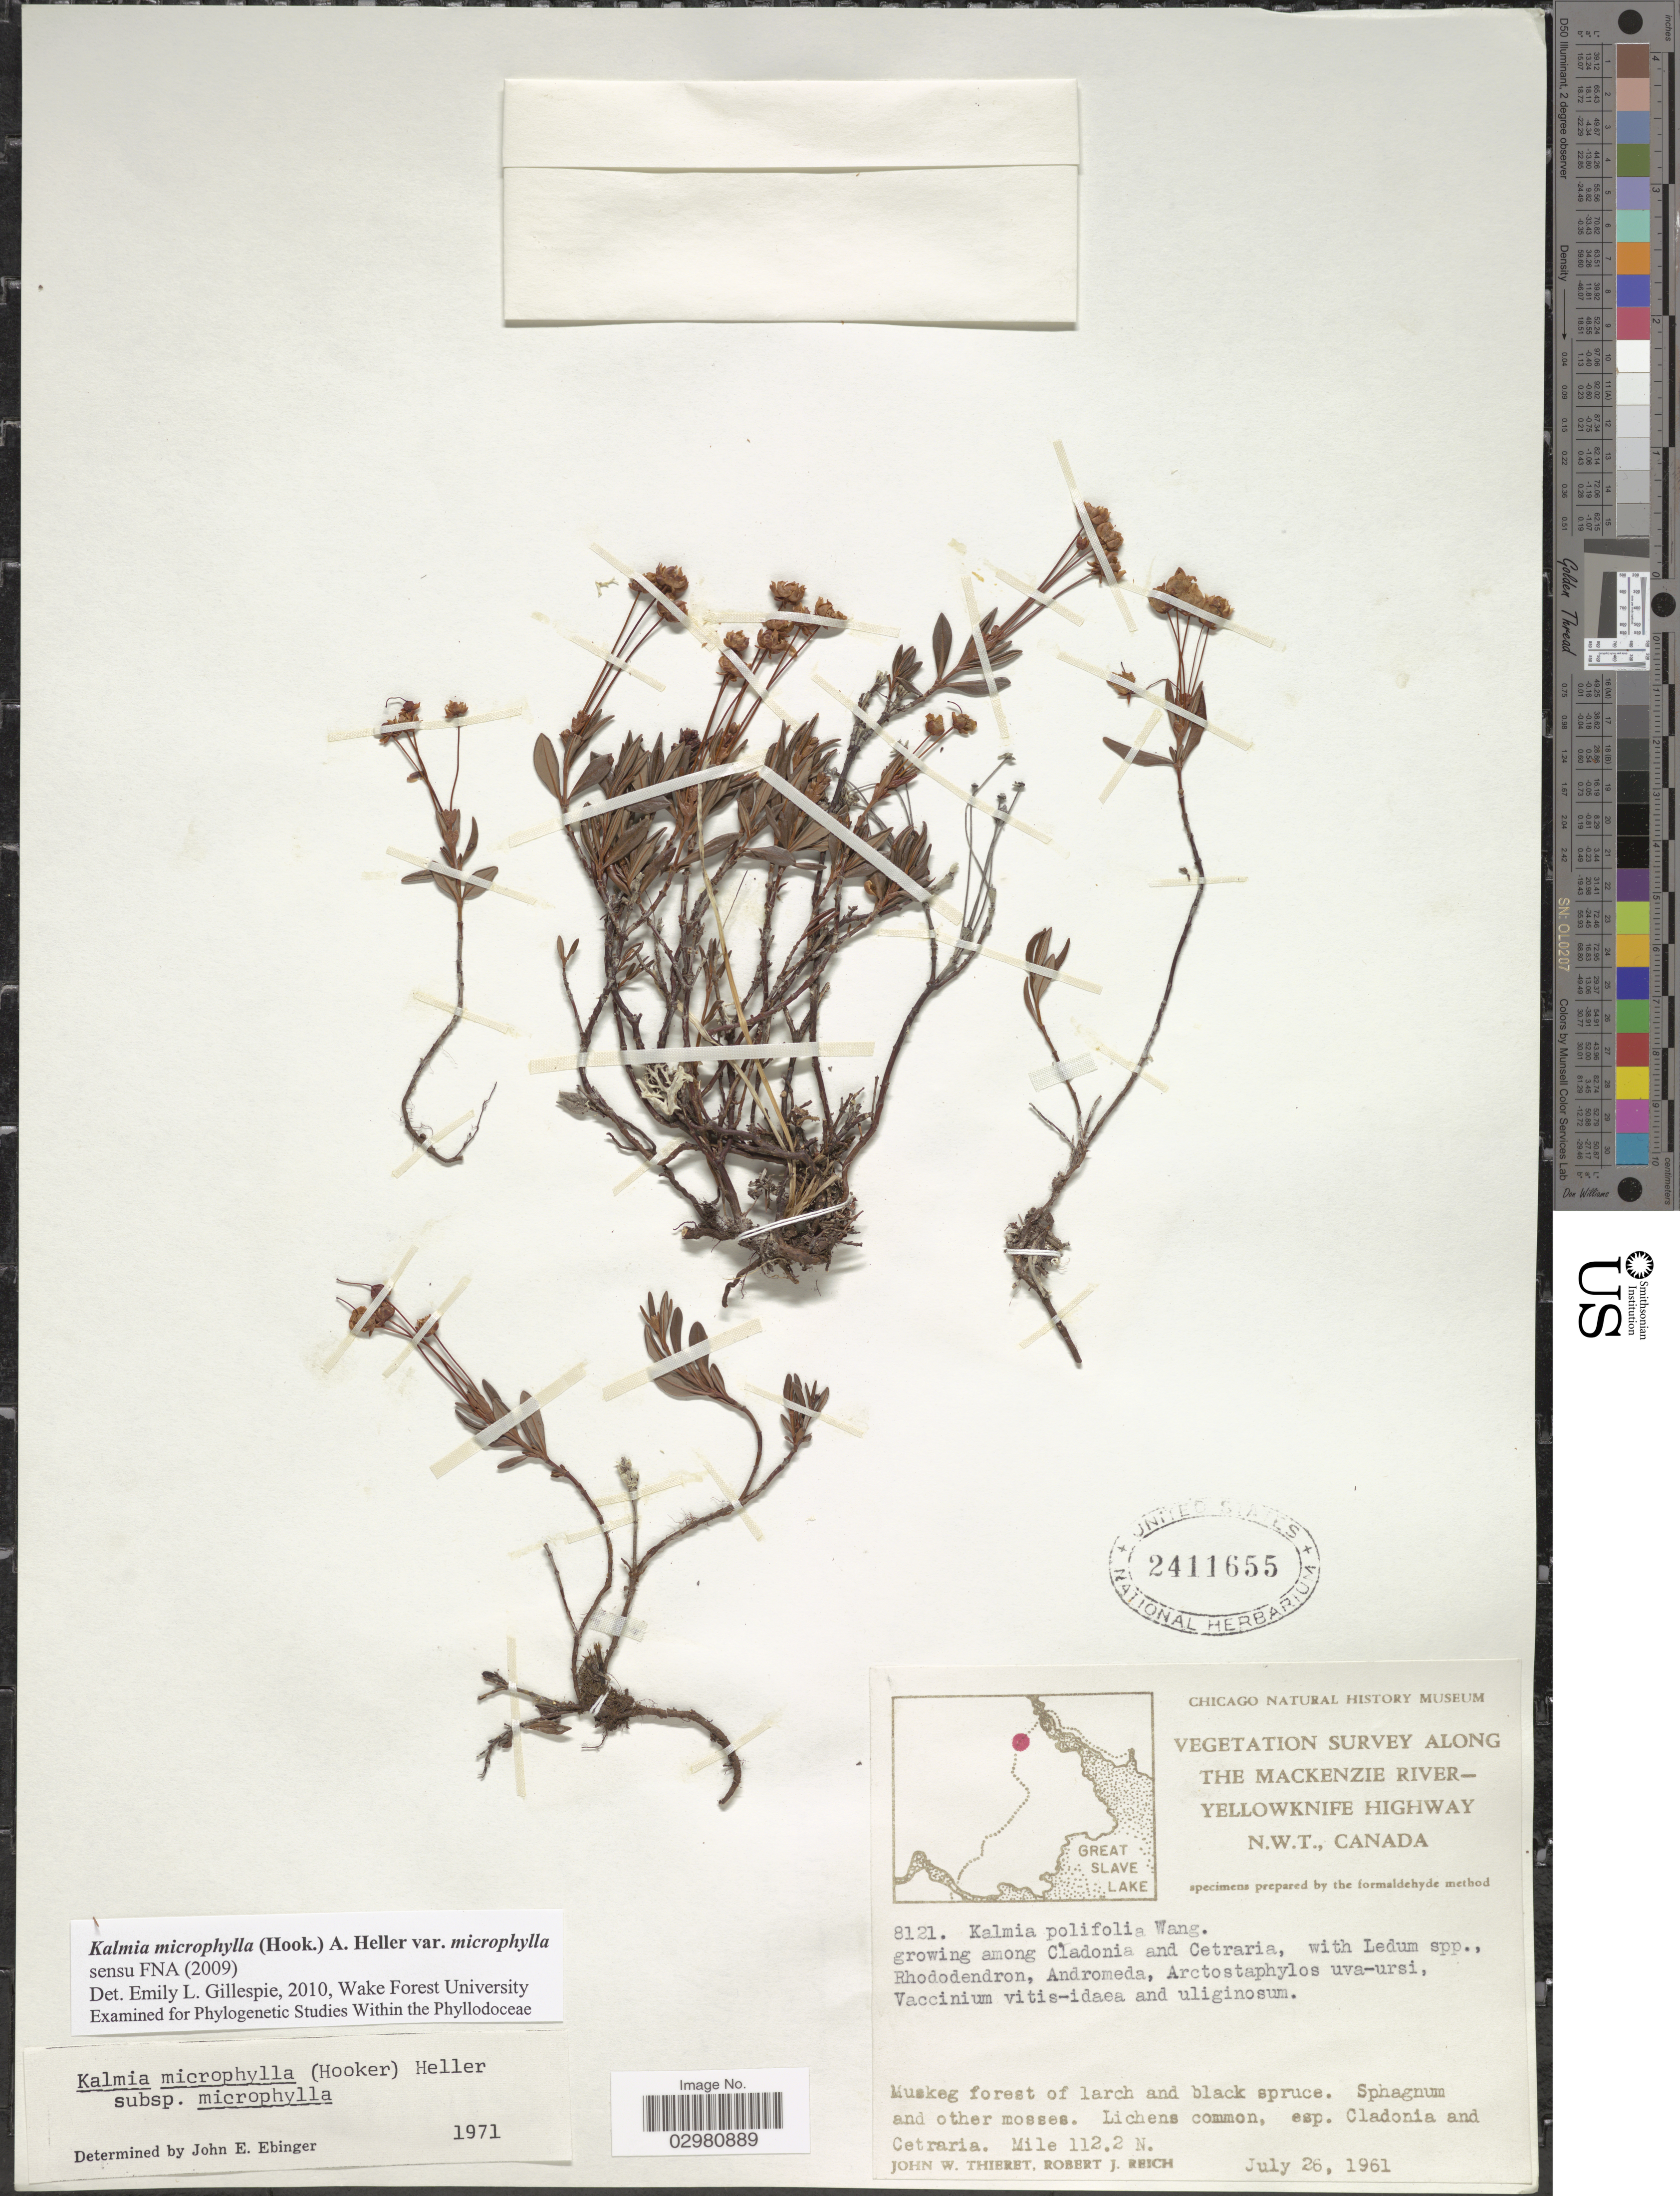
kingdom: Plantae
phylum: Tracheophyta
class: Magnoliopsida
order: Ericales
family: Ericaceae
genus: Kalmia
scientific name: Kalmia microphylla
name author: (Hook.) A. Heller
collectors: J. W. Thieret & R. Reich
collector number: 8121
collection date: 1961-07-26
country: Canada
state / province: Northwest Territories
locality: Along the Mackenzie River-Yellowknife Highway N.W.T. Mile 112.2 N.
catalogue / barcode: US 2411655